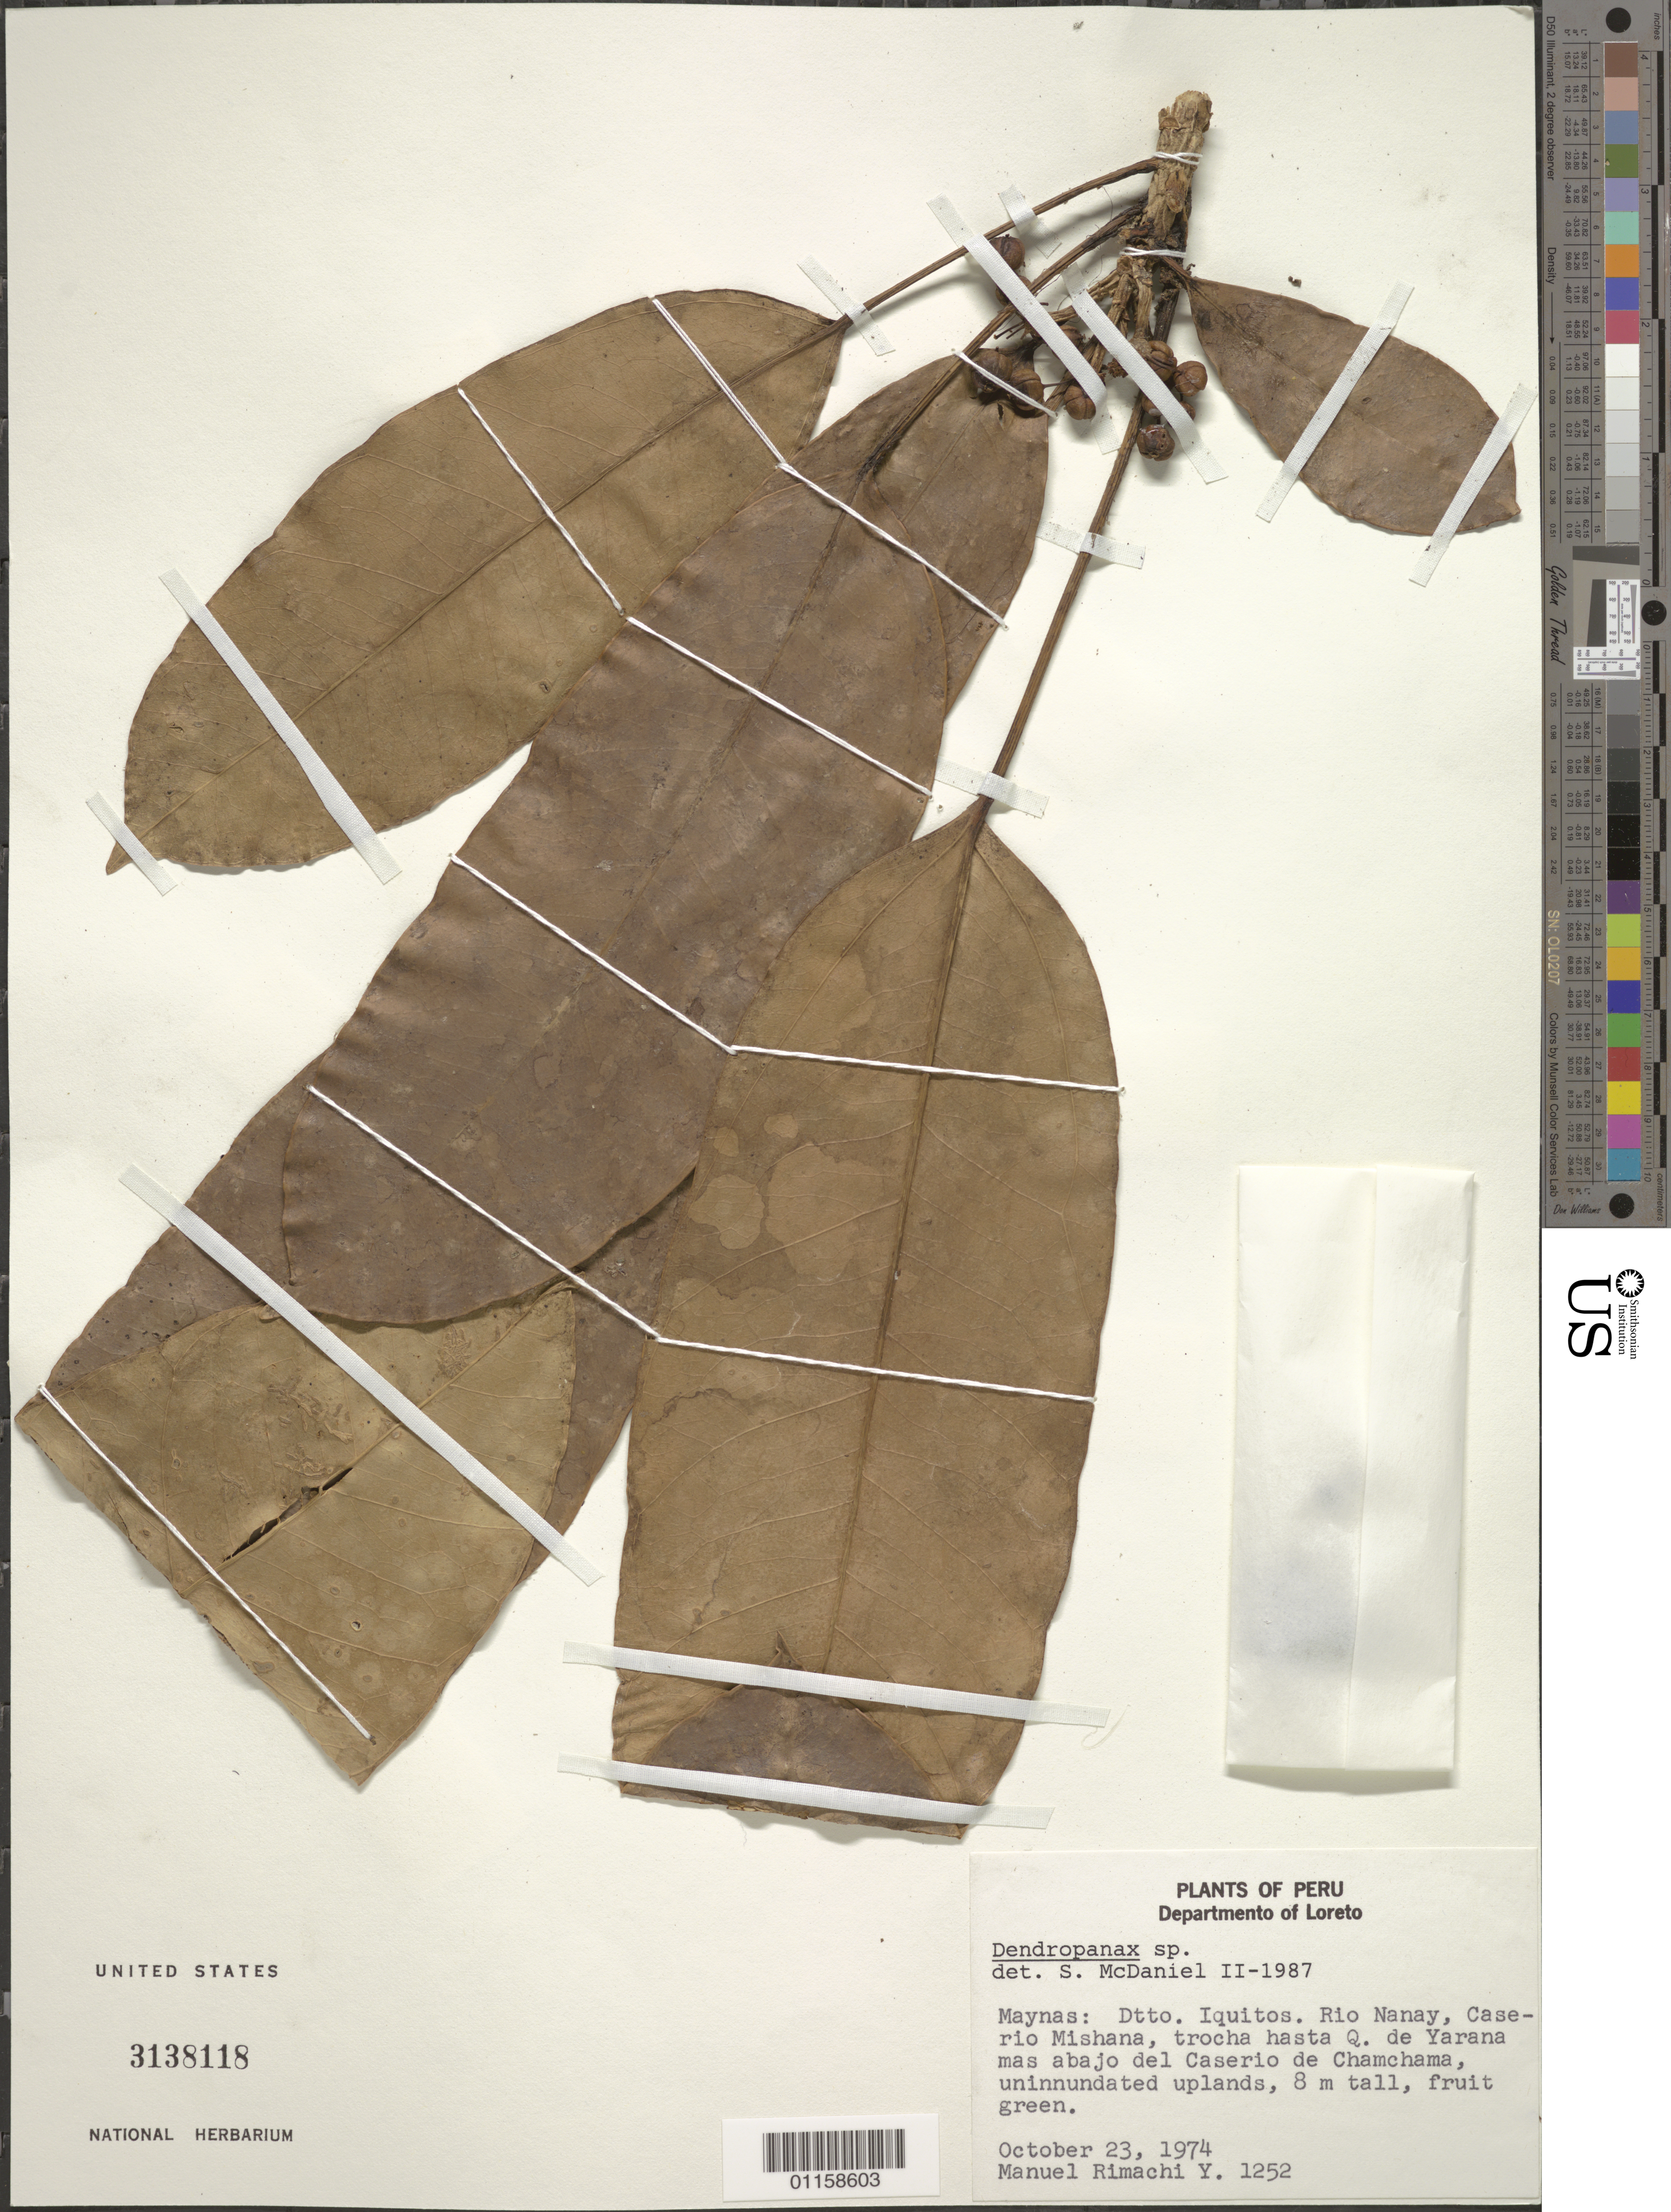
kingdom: Plantae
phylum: Tracheophyta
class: Magnoliopsida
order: Apiales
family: Araliaceae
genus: Dendropanax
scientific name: Dendropanax sp.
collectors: M. Rimachi Y.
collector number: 1252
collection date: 1974-10-23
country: Peru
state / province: Loreto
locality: Maynas: Dtto. Iquitos, Rio Nanay, Caserio Mishana.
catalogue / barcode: US 3138118